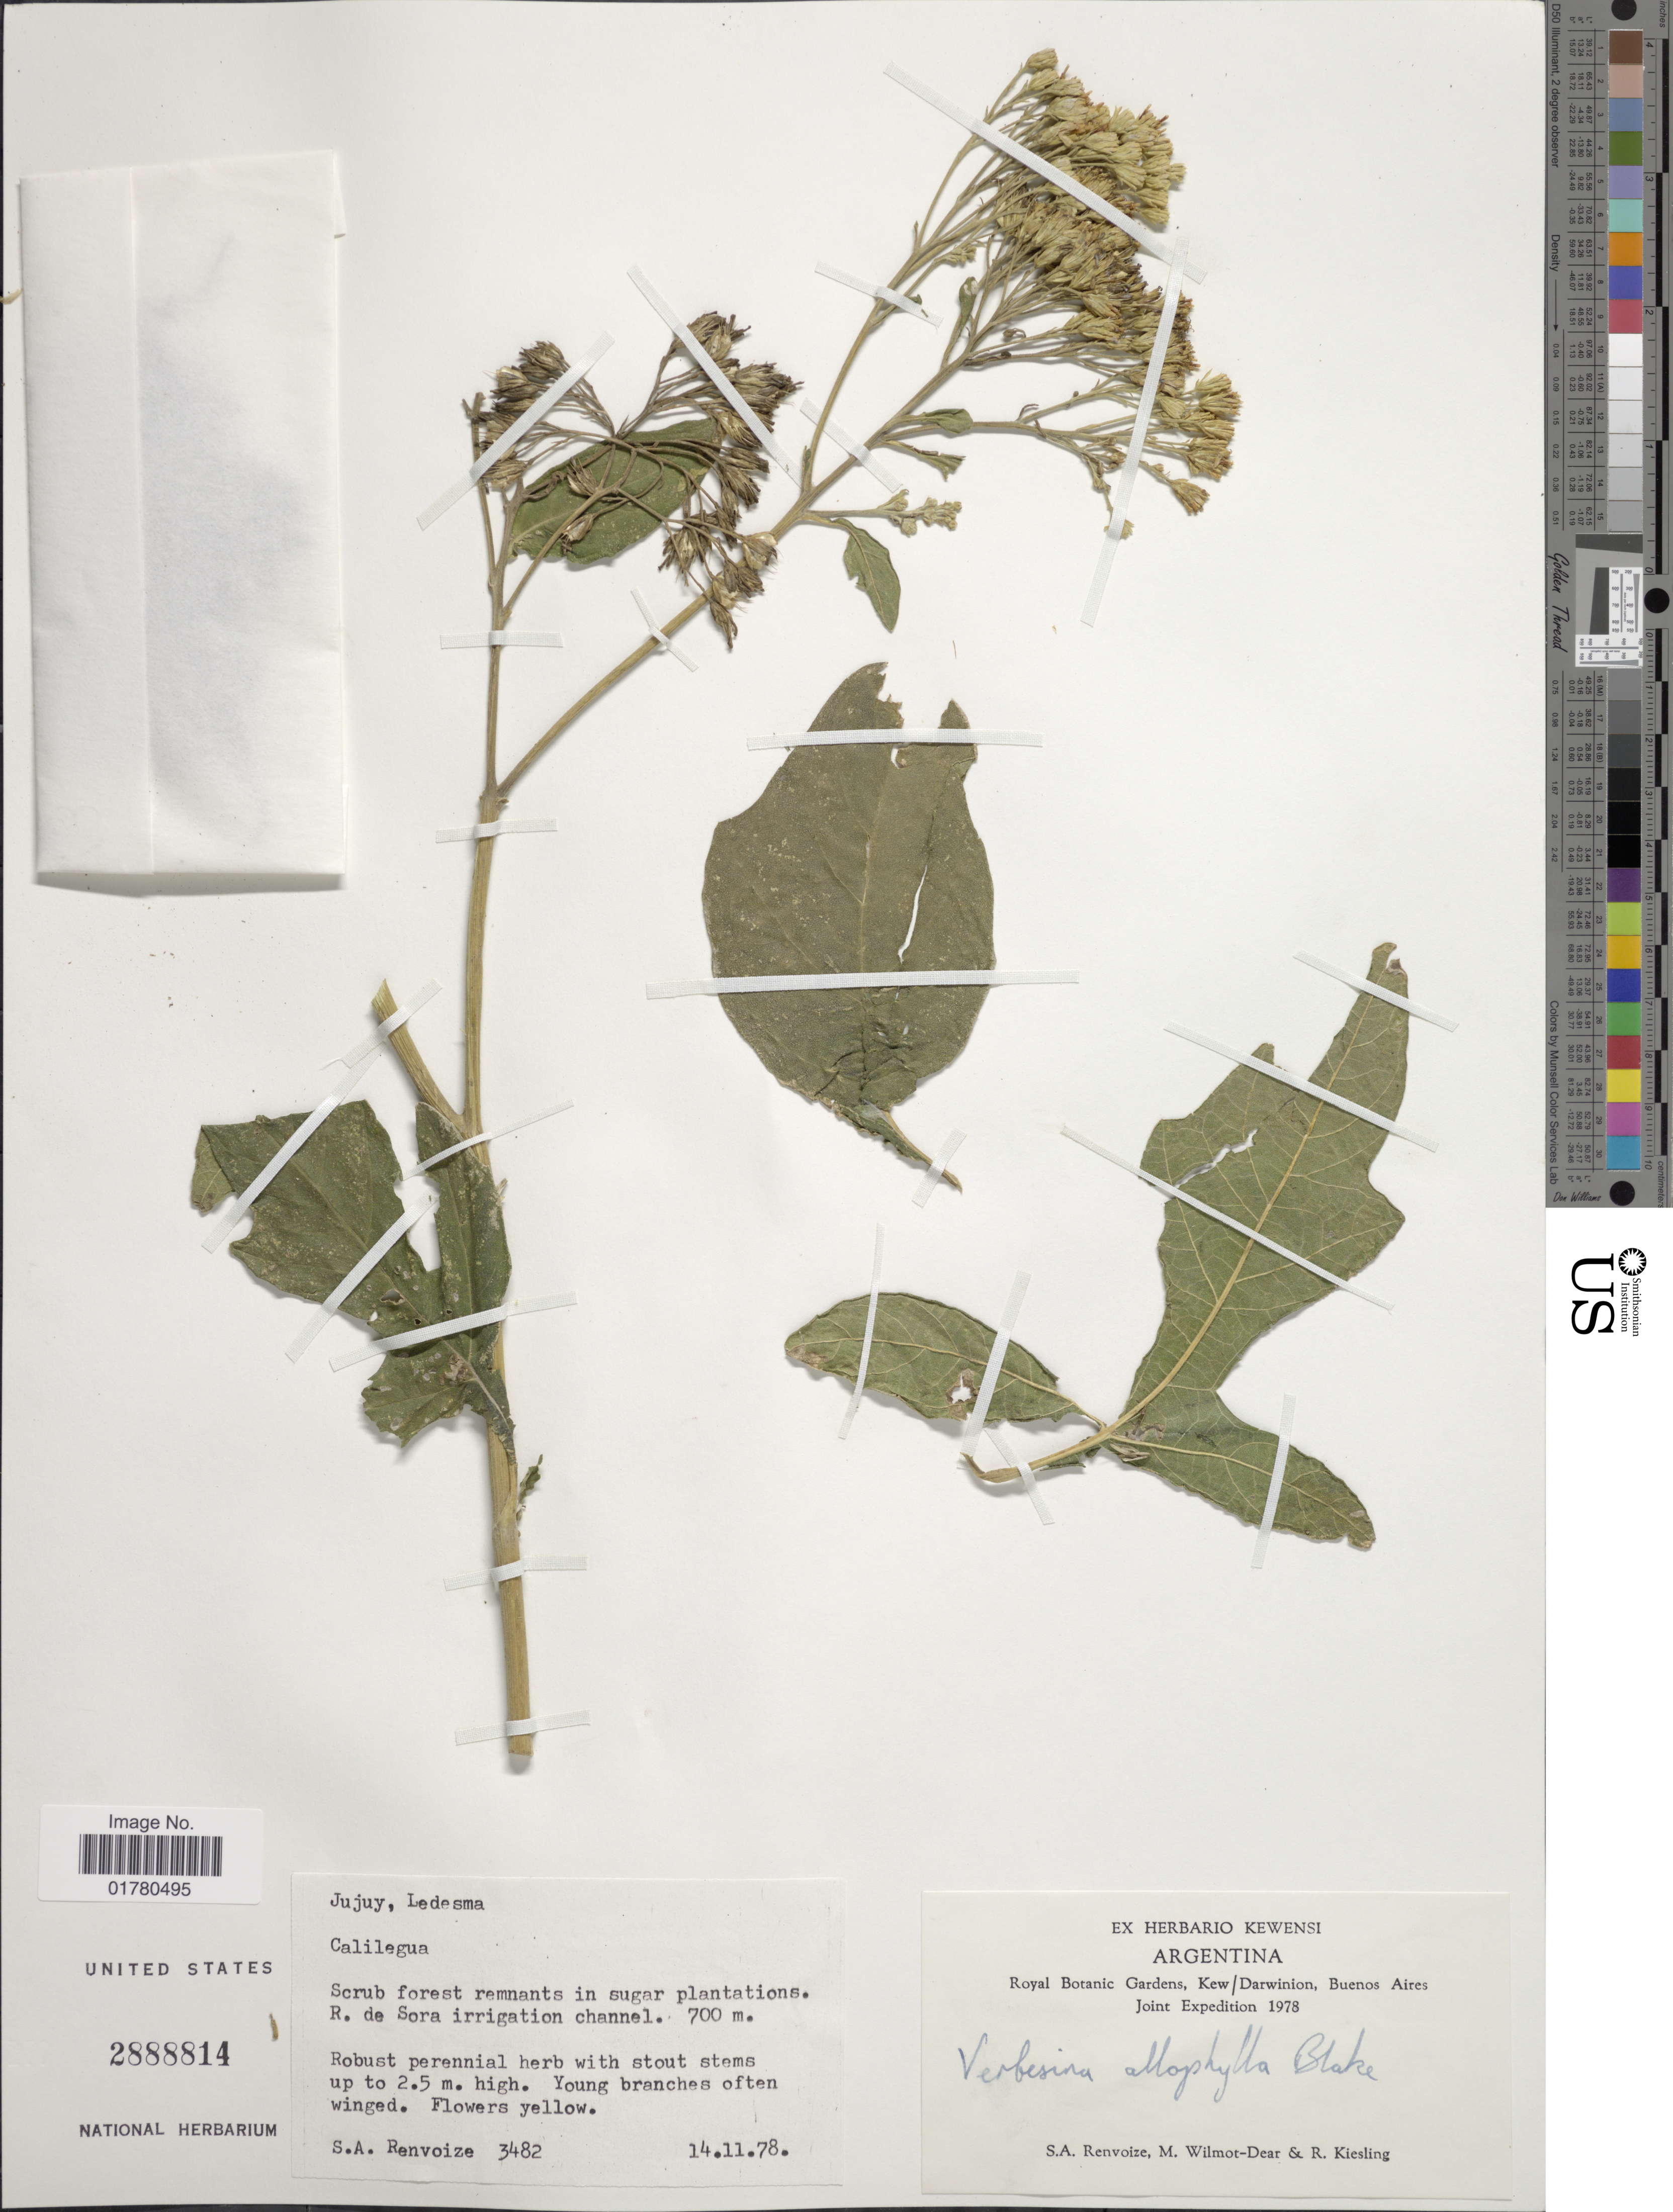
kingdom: Plantae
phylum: Tracheophyta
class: Magnoliopsida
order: Asterales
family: Asteraceae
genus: Verbesina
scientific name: Verbesina allophylla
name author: Blake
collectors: S. A. Renvoize, M. Wilmot-Dear & R. Kiesling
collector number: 3482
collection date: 1978-11-14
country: Argentina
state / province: Jujuy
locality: Ledesma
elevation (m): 700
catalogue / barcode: US 2888814